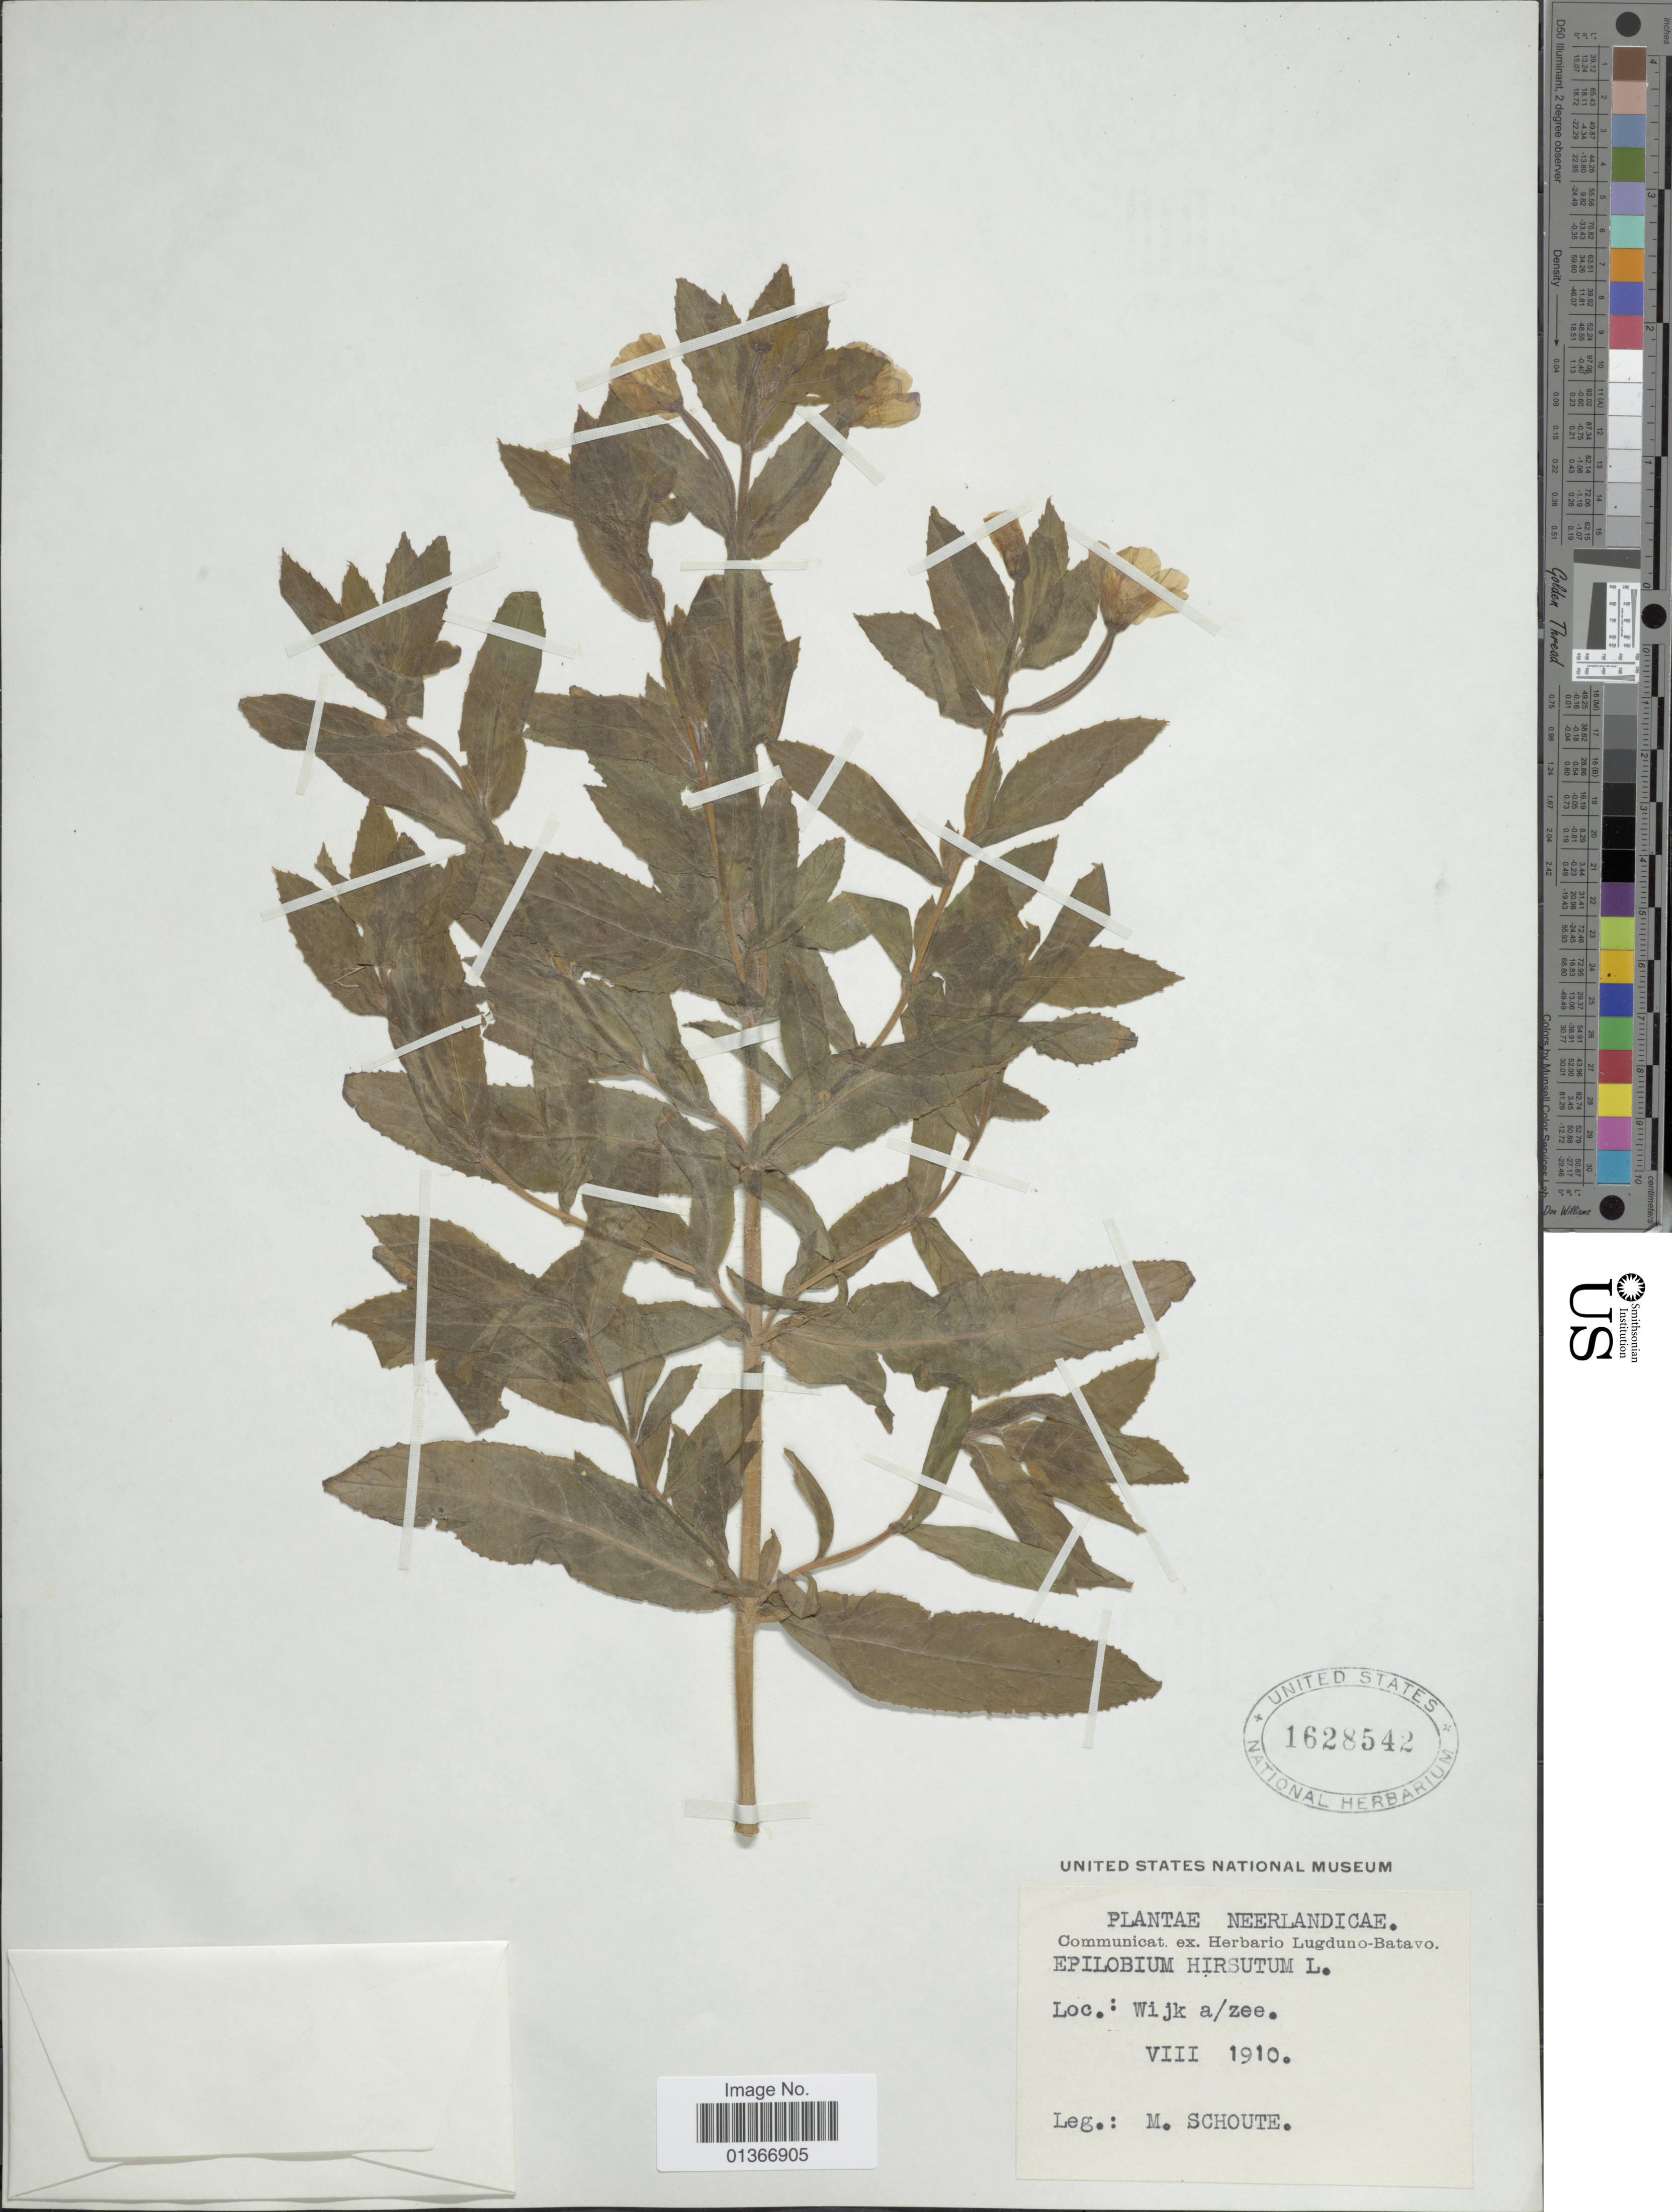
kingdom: Plantae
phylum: Tracheophyta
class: Magnoliopsida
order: Myrtales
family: Onagraceae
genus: Epilobium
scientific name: Epilobium hirsutum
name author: L.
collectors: M. Schoute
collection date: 1910-08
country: Netherlands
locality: Wijk a/zee.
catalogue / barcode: US 1628542